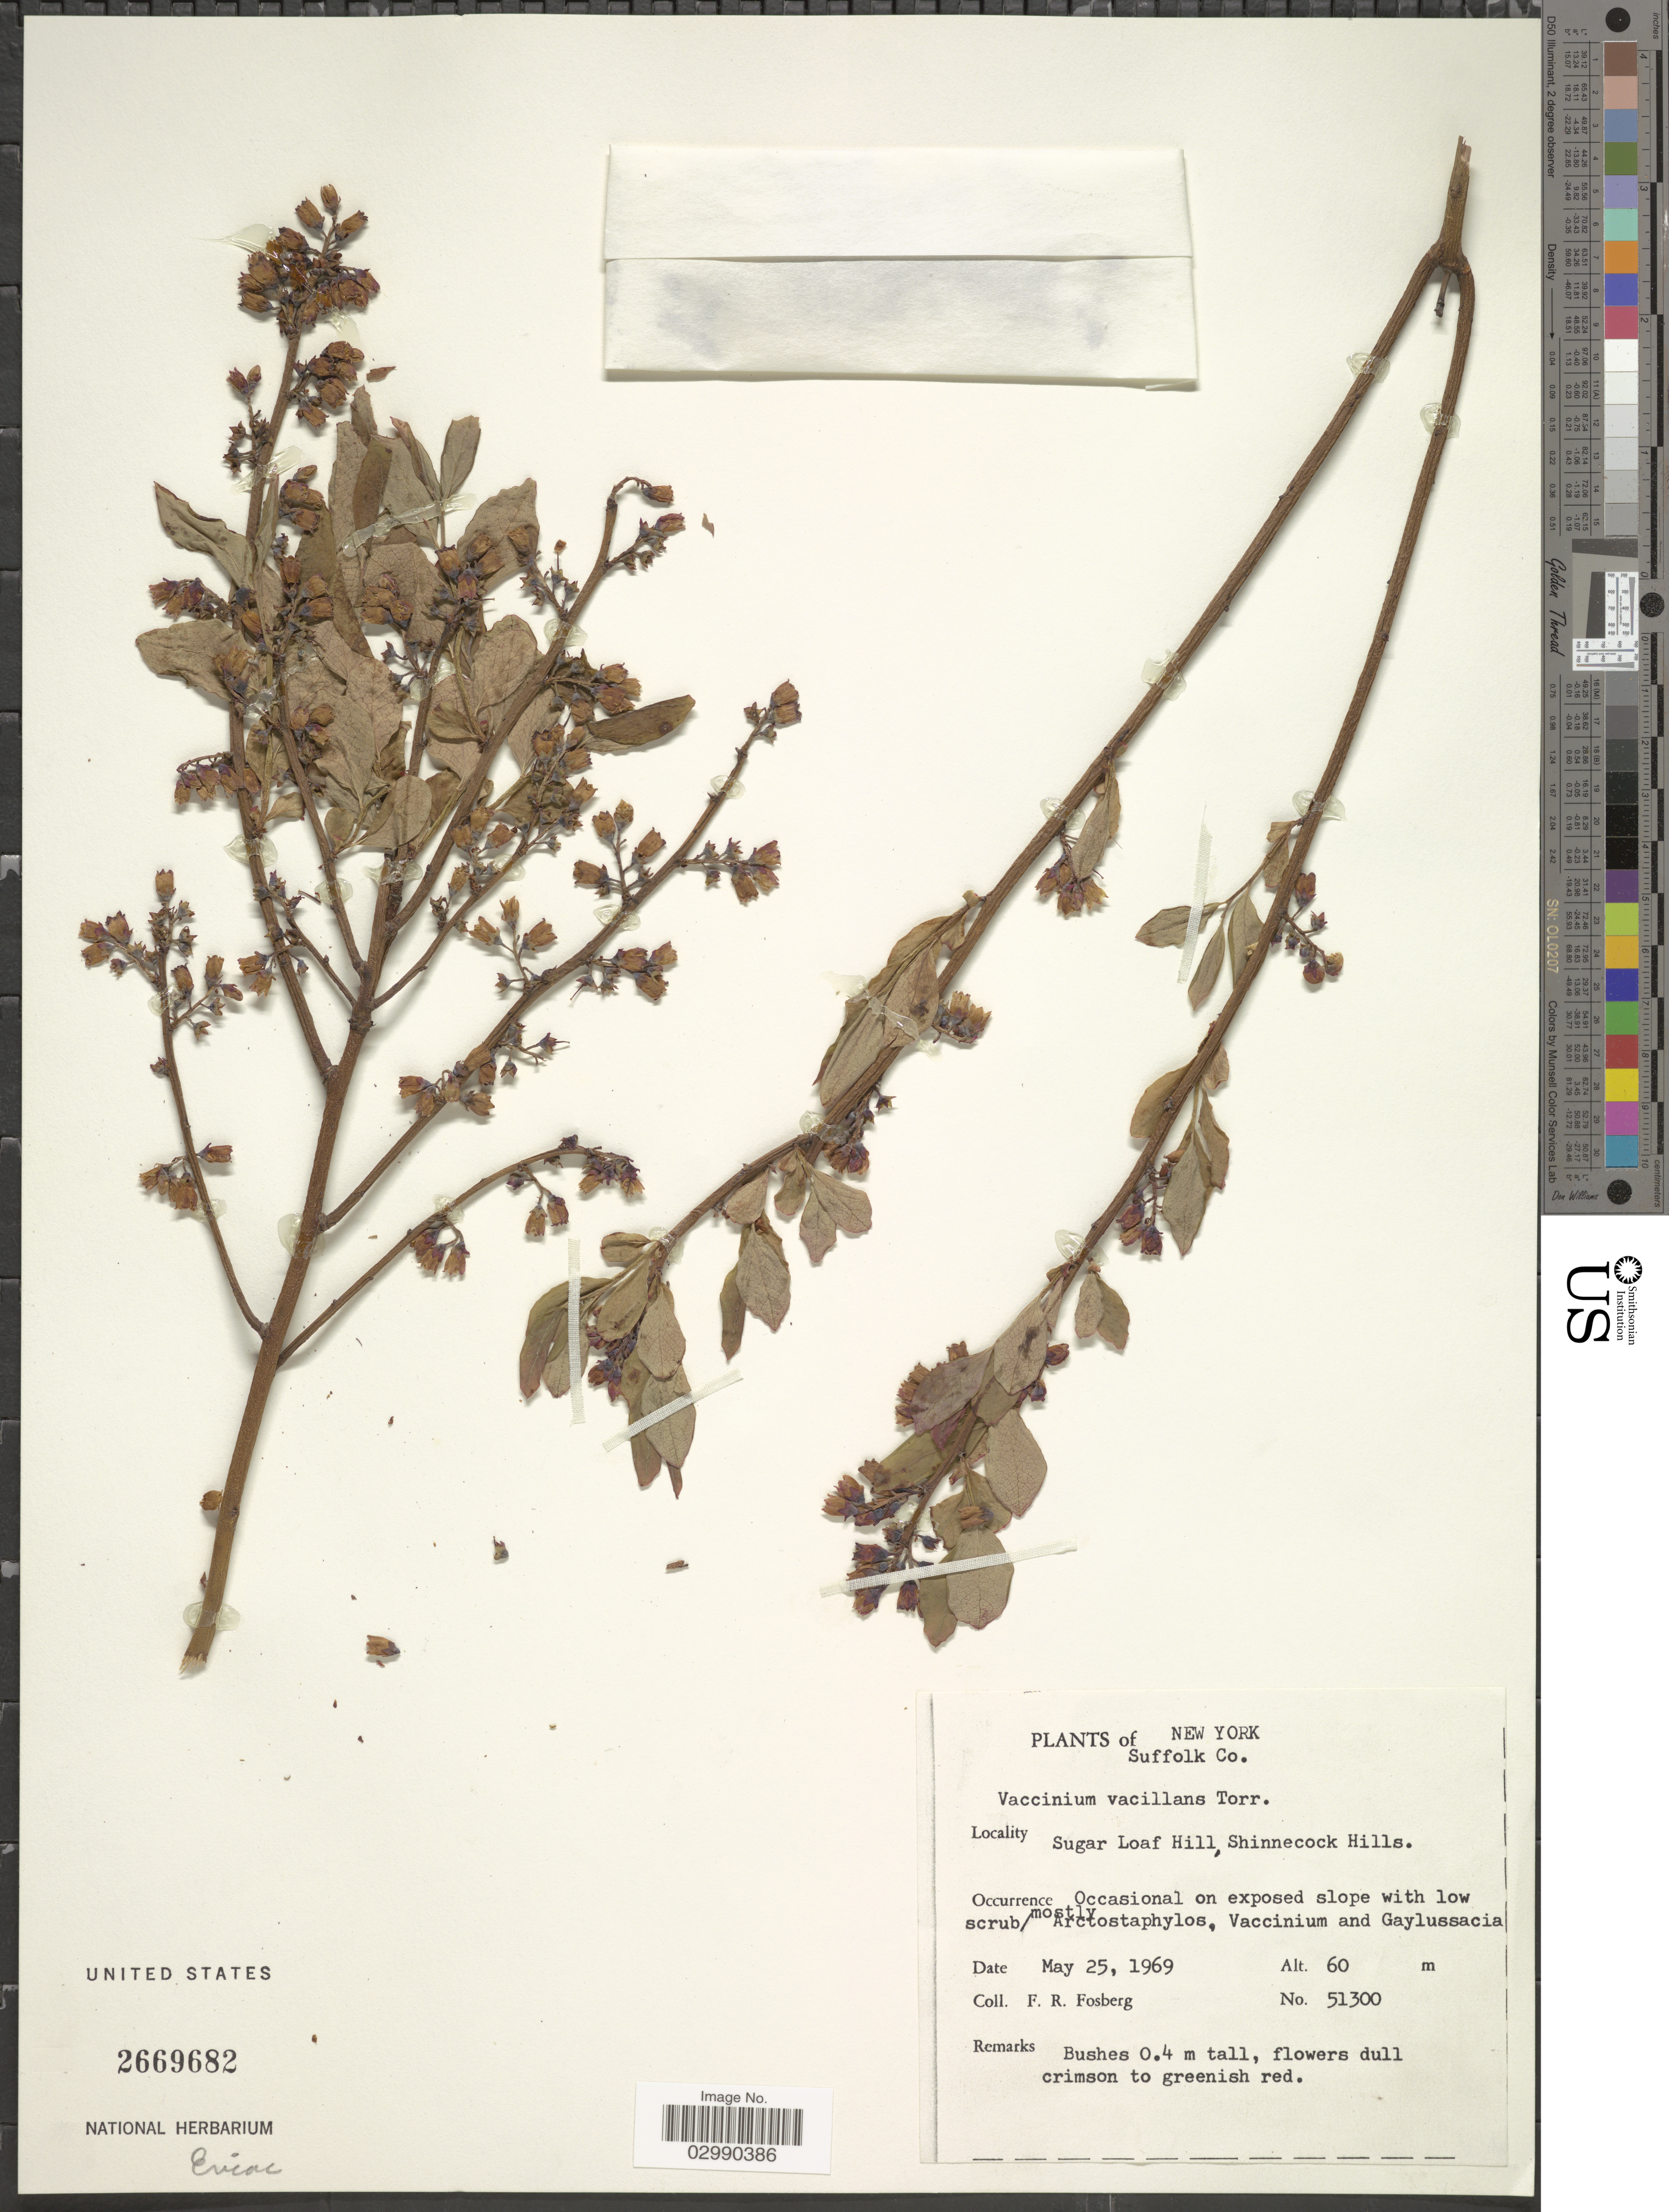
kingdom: Plantae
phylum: Tracheophyta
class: Magnoliopsida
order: Ericales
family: Ericaceae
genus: Vaccinium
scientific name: Vaccinium vacillans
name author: Kalm ex Torr.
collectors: F. R. Fosberg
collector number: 51300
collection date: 1969-05-25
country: United States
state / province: New York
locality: Suffolk Co., Sugar Loaf Hill, Shinnecock Hills.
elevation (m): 60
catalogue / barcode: US 2669682